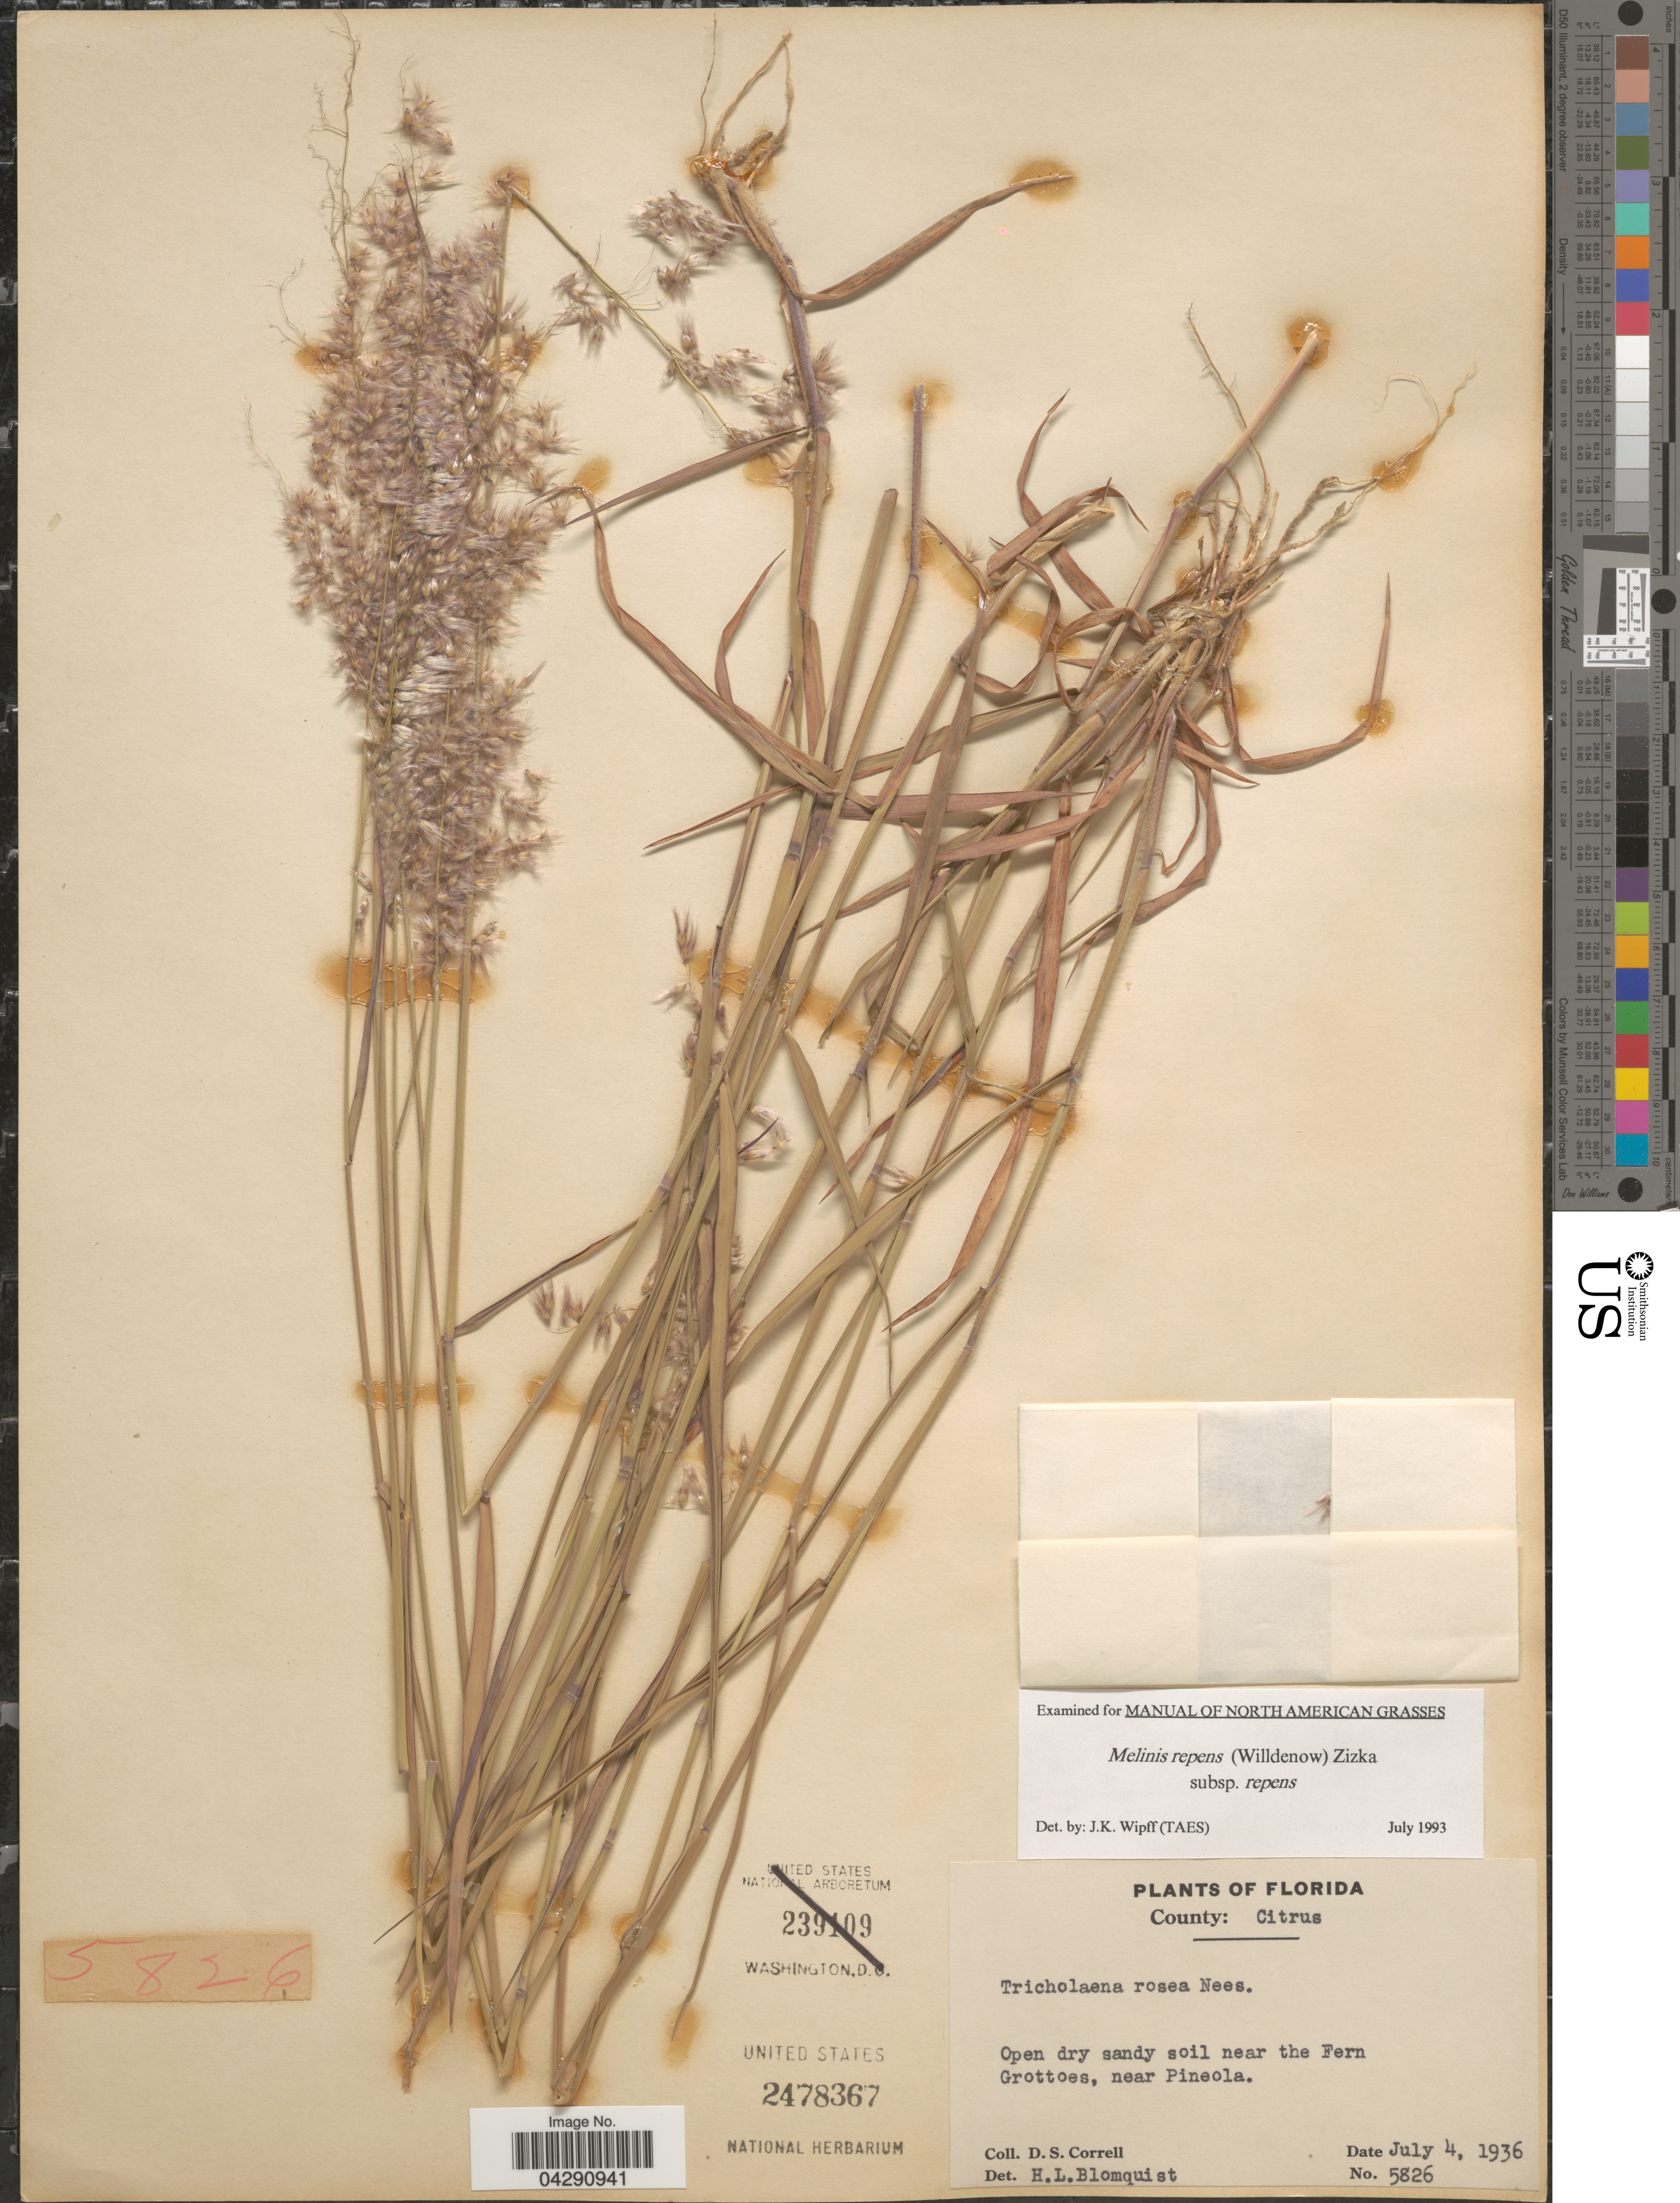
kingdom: Plantae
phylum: Tracheophyta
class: Liliopsida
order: Poales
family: Poaceae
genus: Melinis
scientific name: Melinis repens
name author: (Willd.) Zizka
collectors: D. S. Correll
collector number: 5826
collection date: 1936-07-04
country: United States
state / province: Florida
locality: County: Citrus. Near the Fern Grottoes, near Pineola.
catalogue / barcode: US 2478367